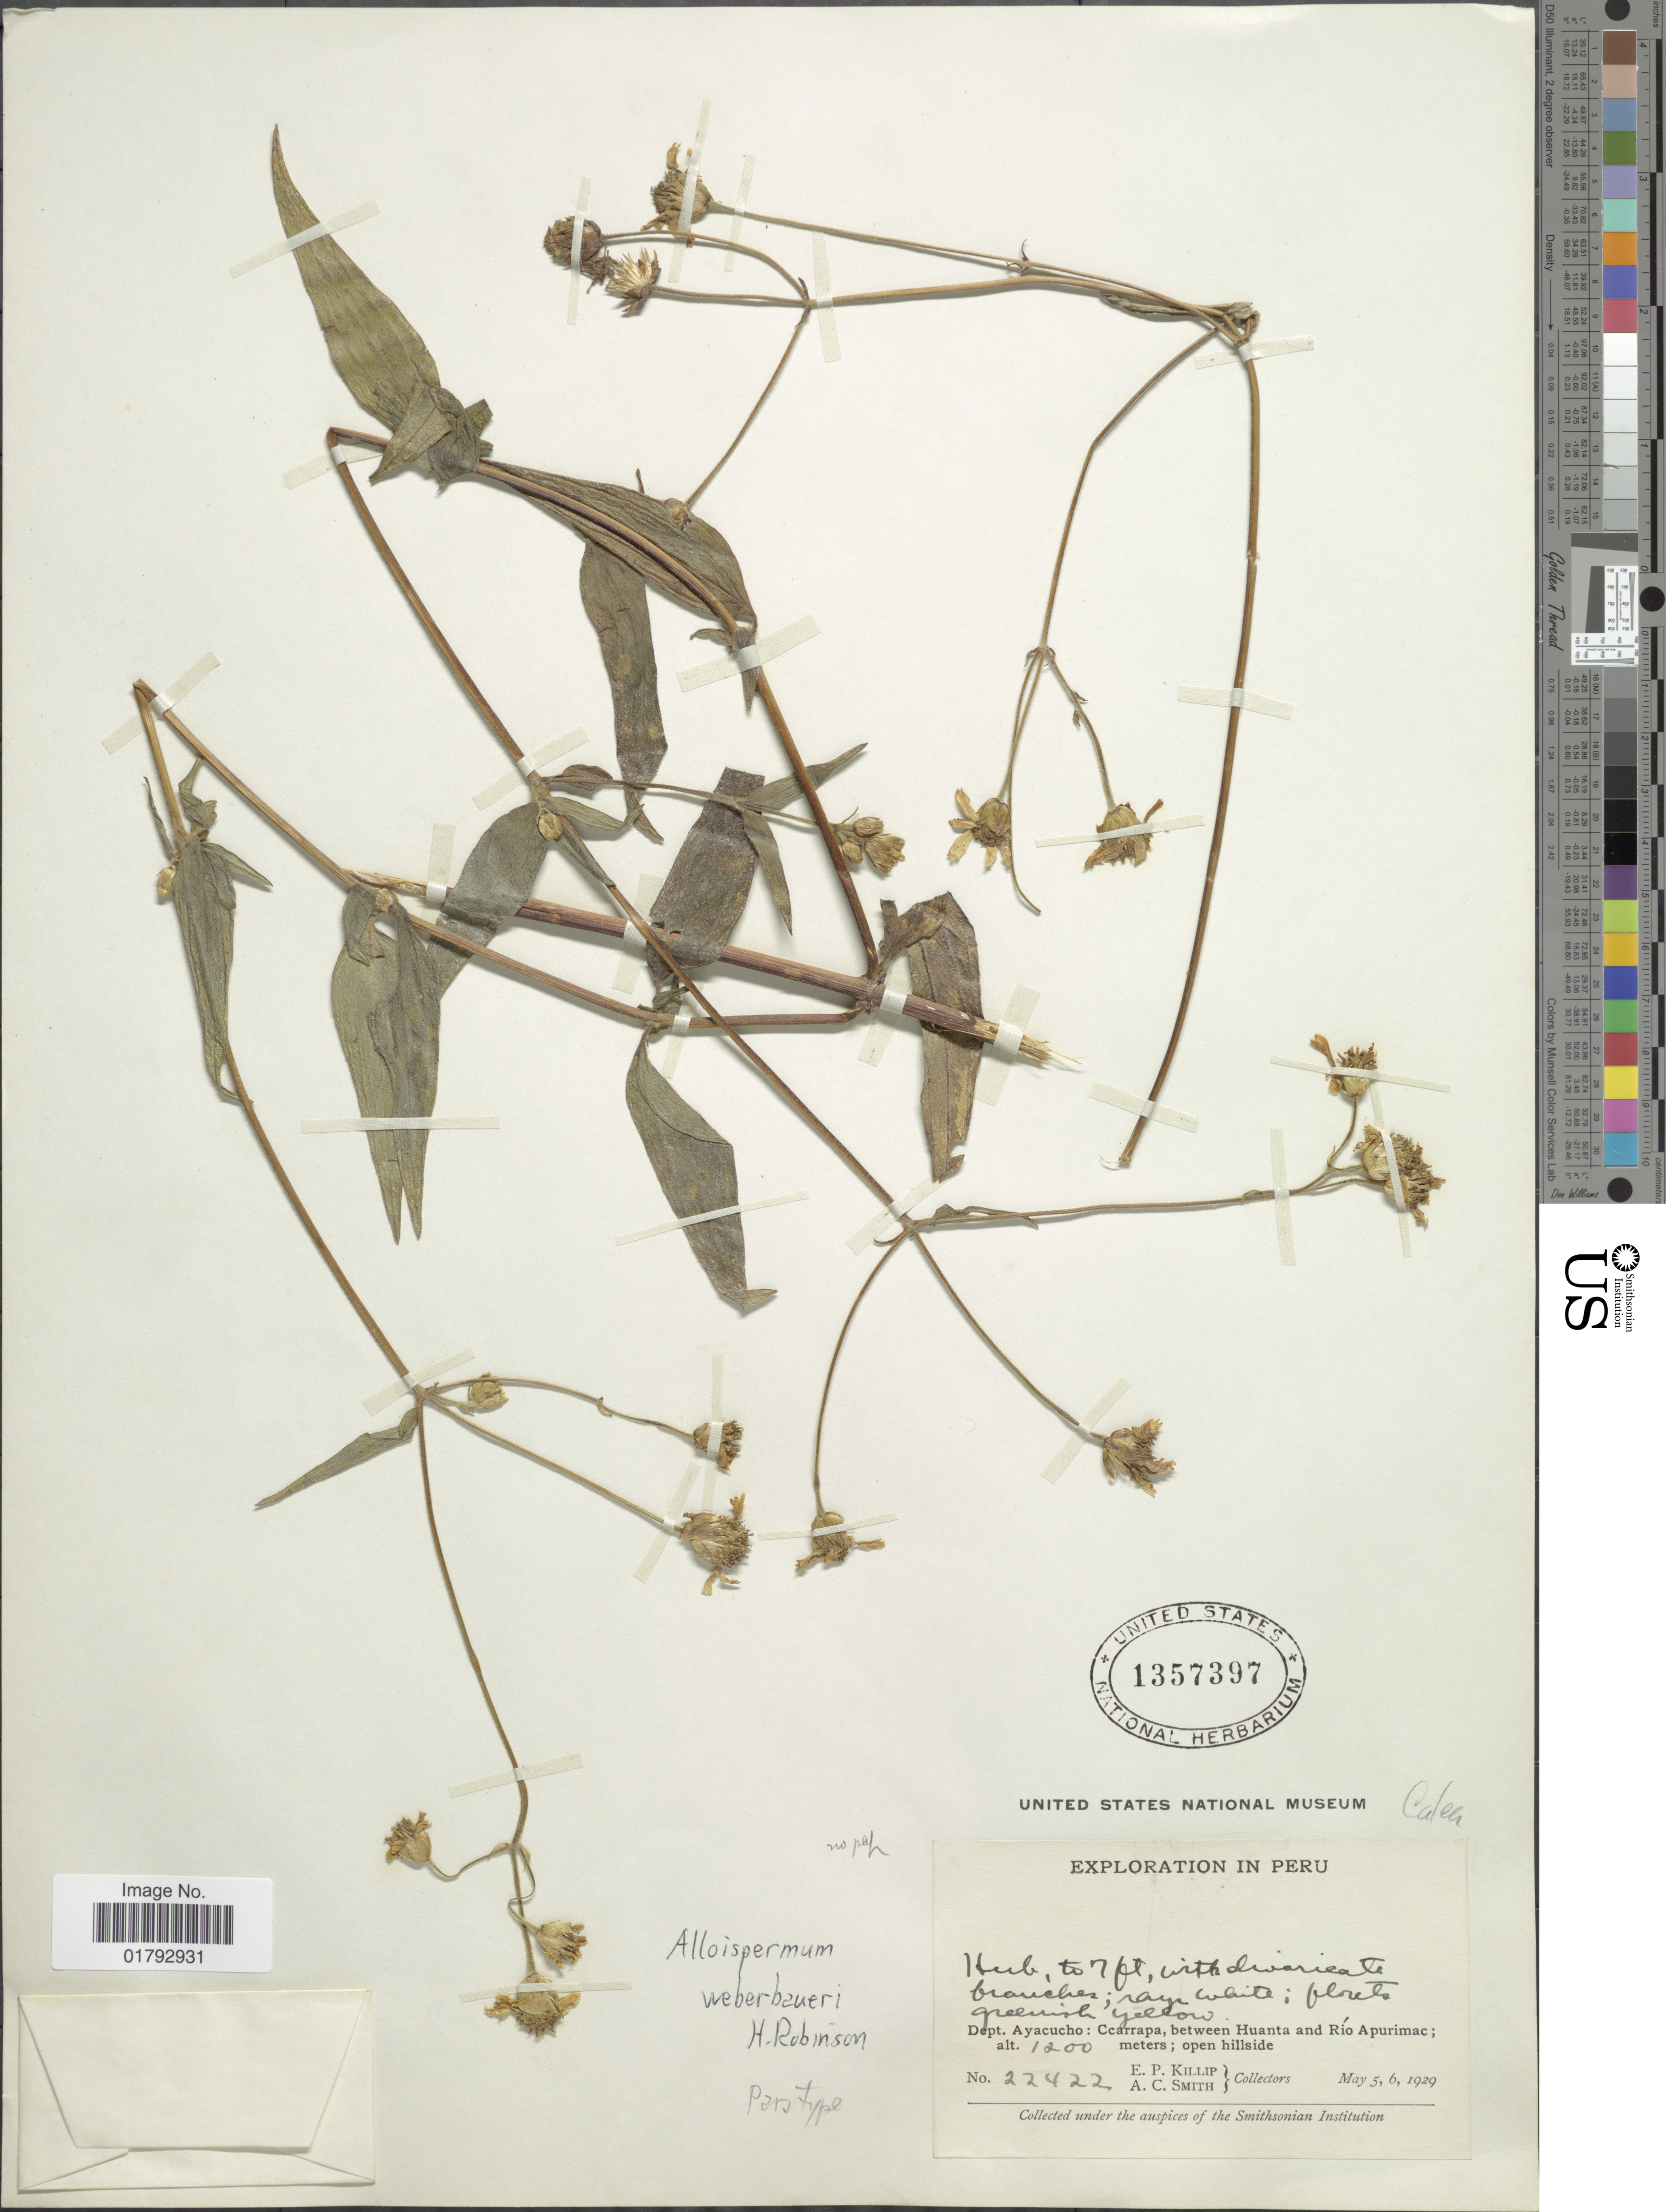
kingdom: Plantae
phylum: Tracheophyta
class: Magnoliopsida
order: Asterales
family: Asteraceae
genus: Alloispermum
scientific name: Alloispermum weberbaueri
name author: H. Rob.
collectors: E. P. Killip & A. C. Smith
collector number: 22422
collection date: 1929-05-05/1929-05-06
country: Peru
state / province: Ayacucho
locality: Dept. Ayacucho: Ccarrapa, between Huanta and Rio Apurimac.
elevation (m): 1200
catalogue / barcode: US 1357397